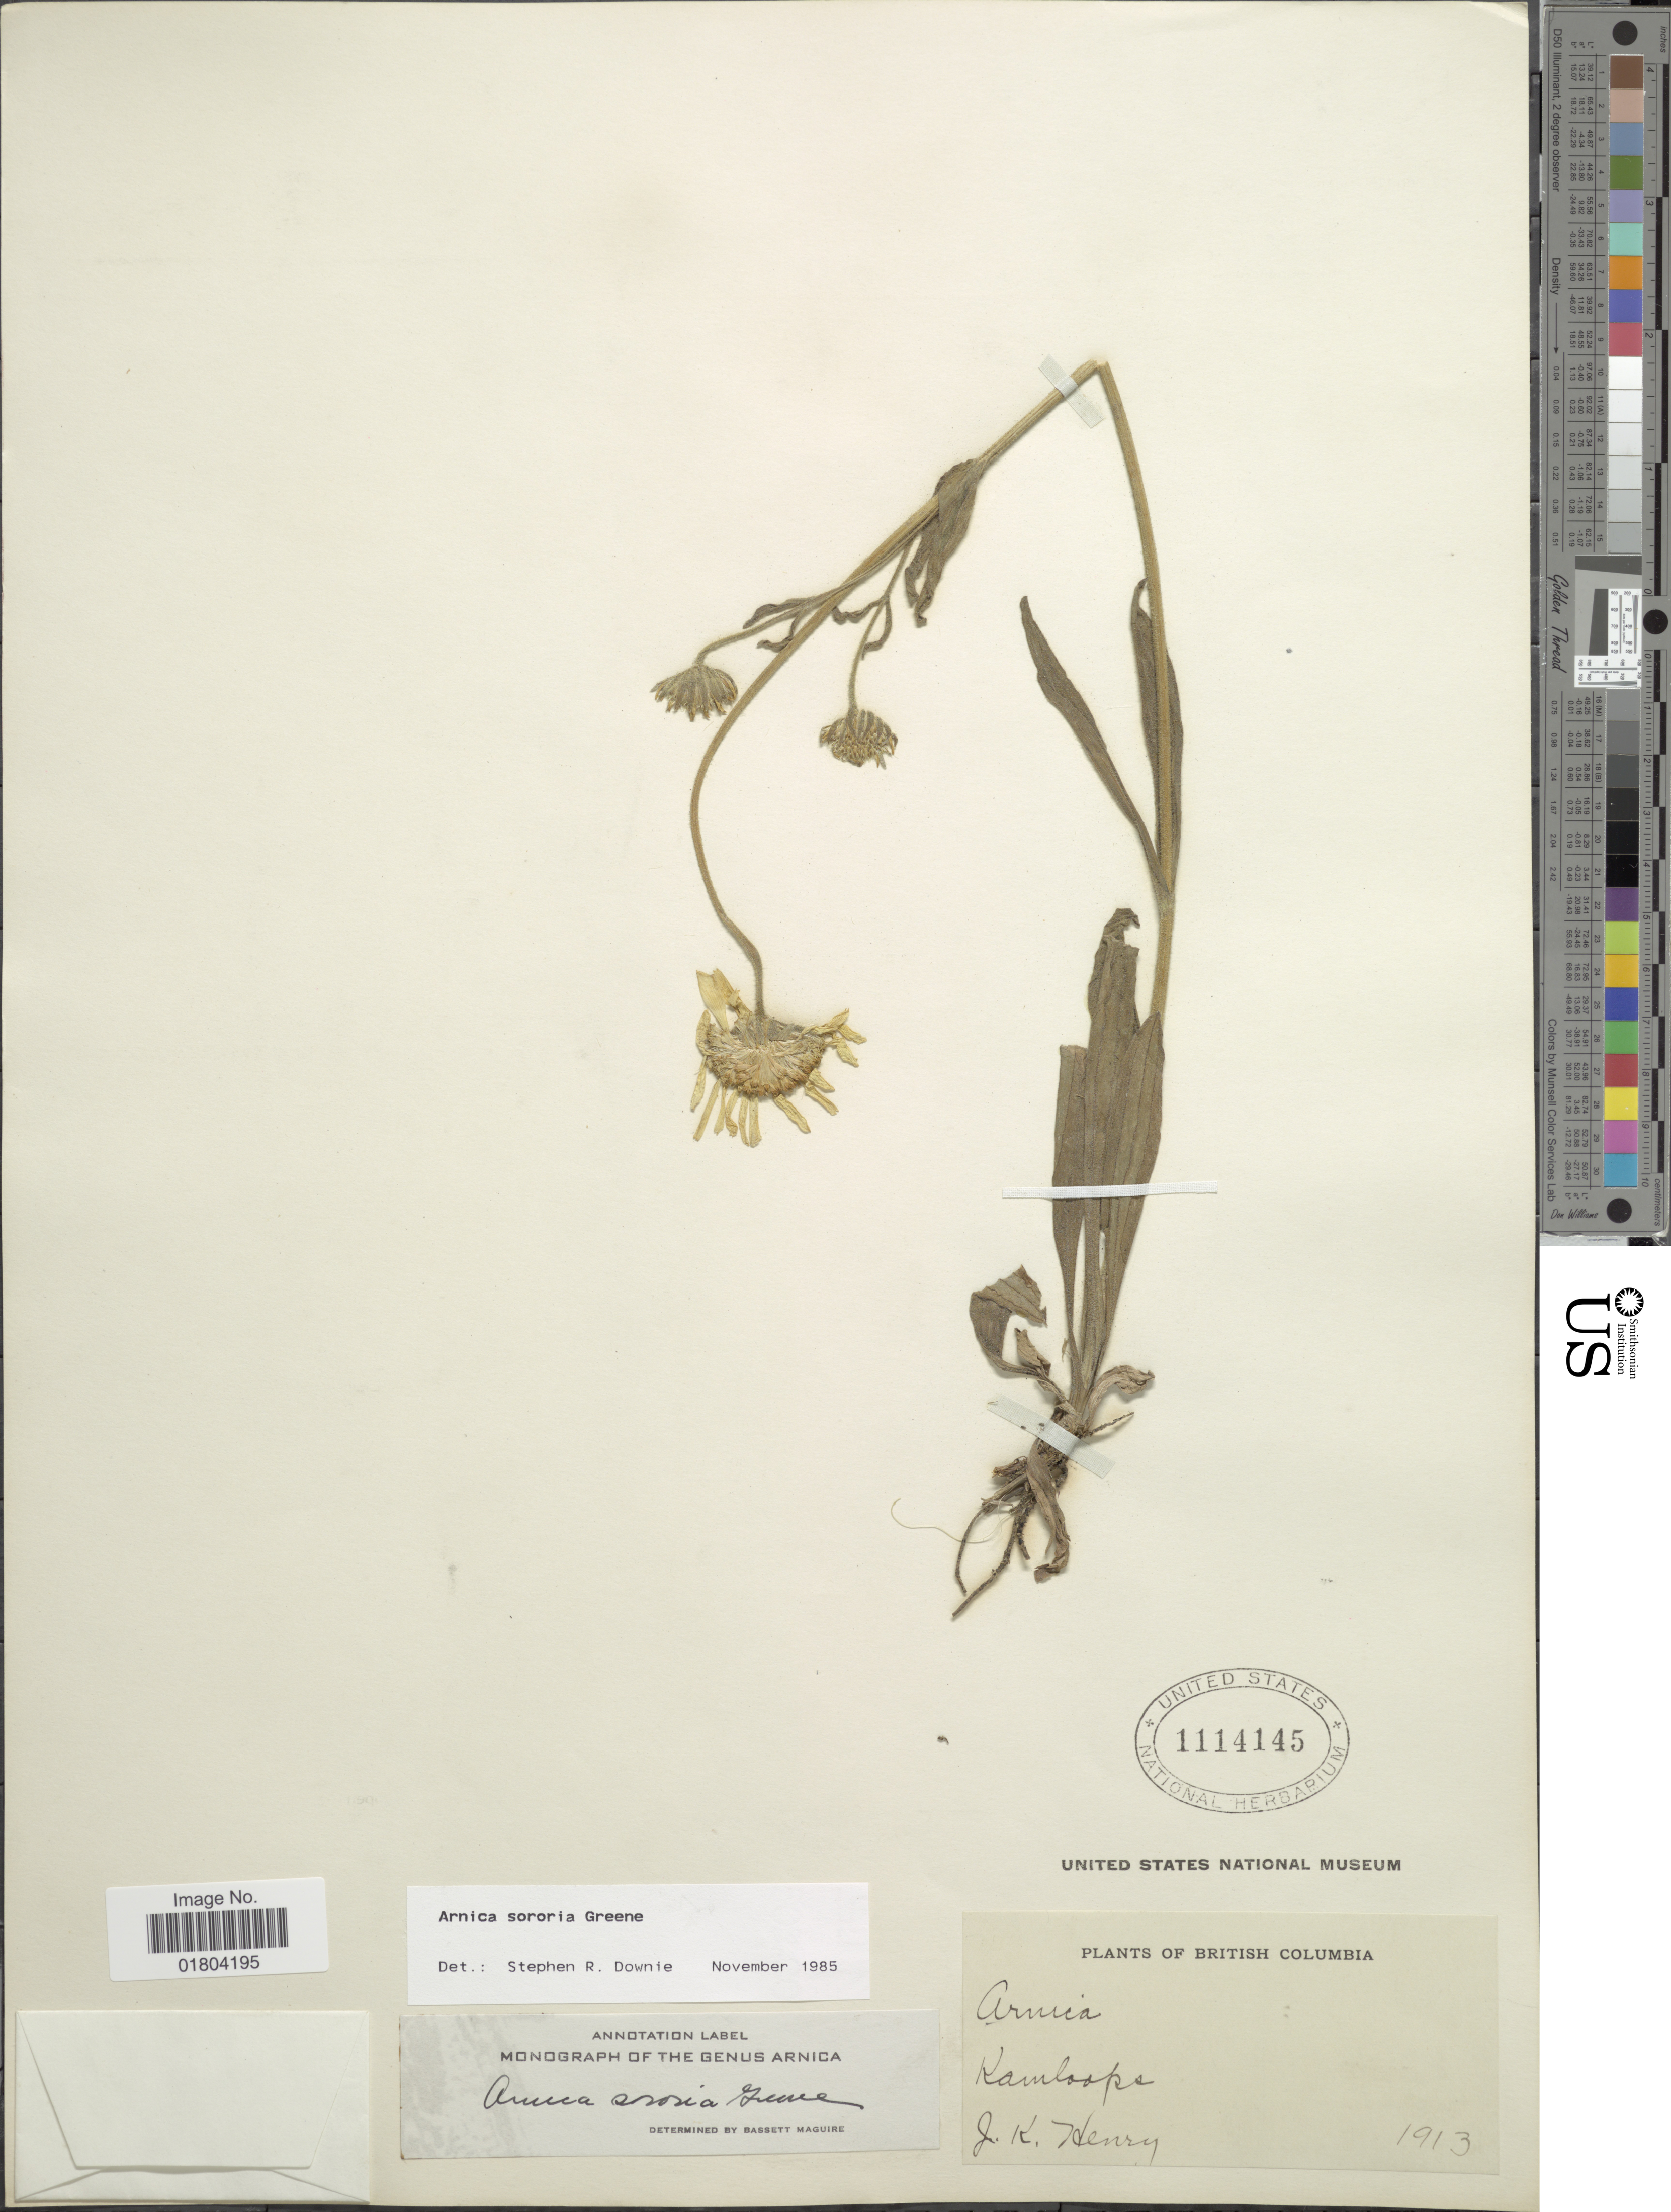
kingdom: Plantae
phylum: Tracheophyta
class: Magnoliopsida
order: Asterales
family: Asteraceae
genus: Arnica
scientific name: Arnica sororia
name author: Greene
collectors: J. K. Henry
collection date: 1913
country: Canada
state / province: British Columbia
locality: Kamloops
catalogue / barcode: US 1114145